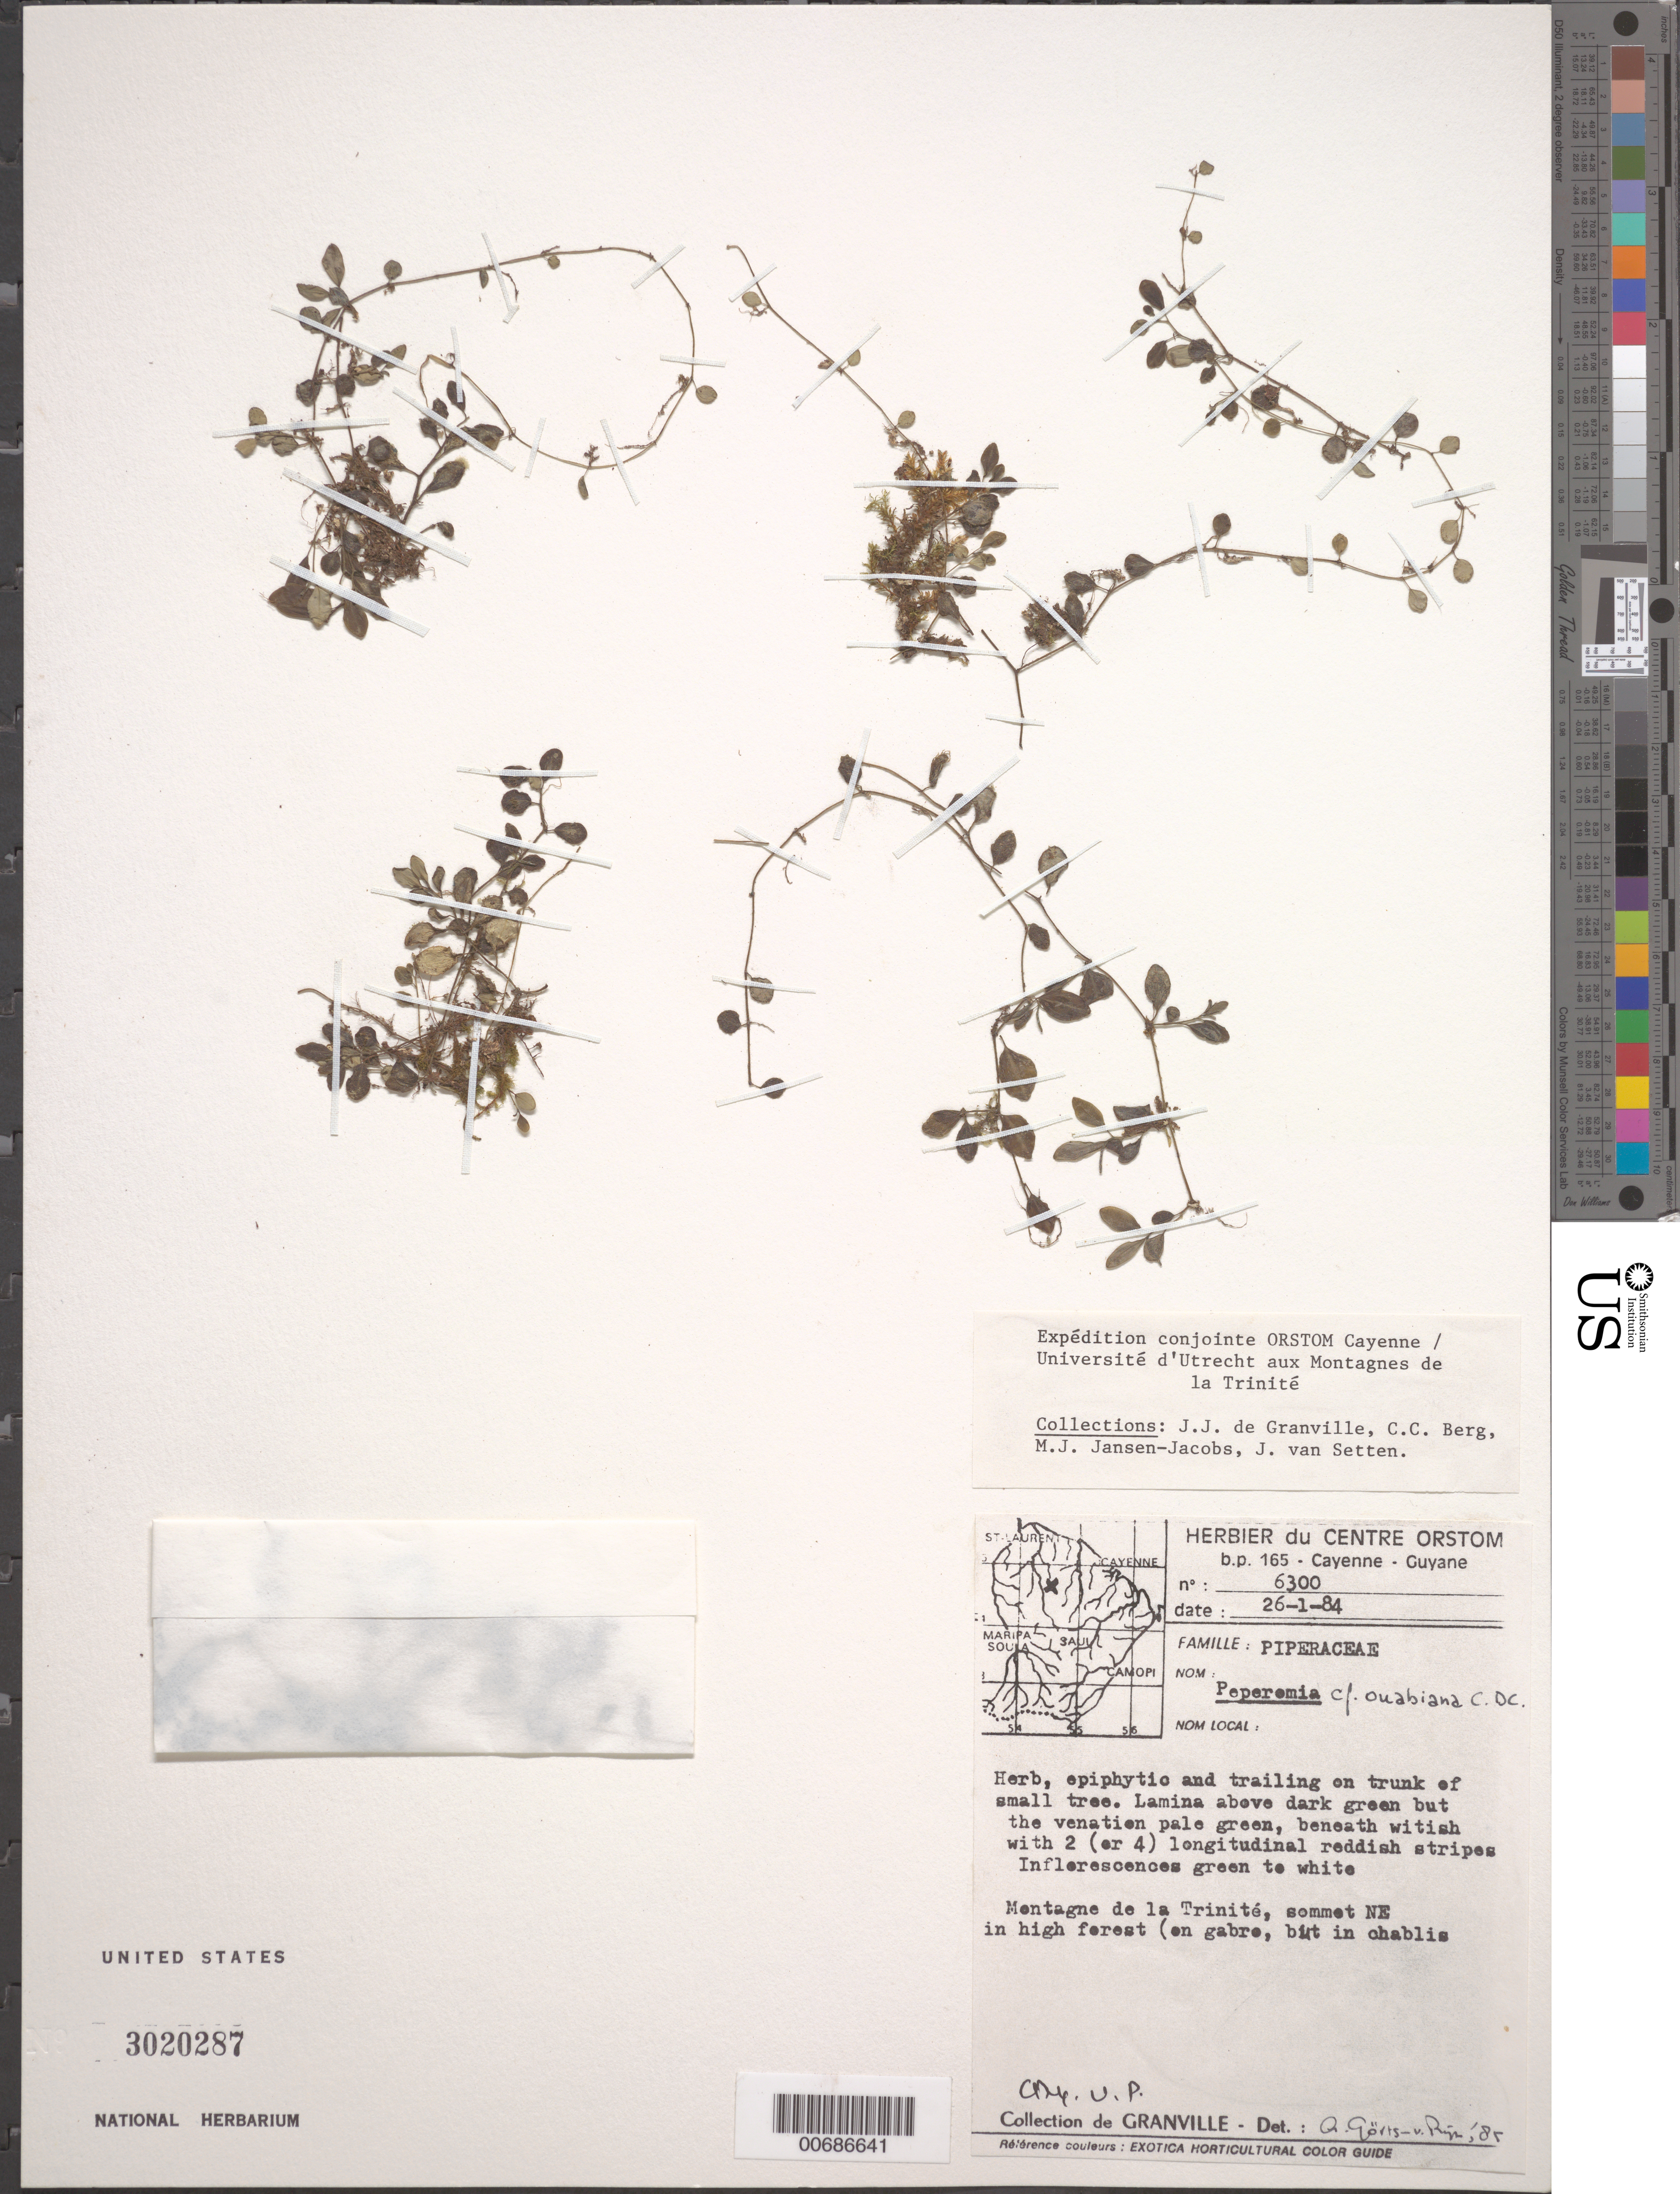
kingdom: Plantae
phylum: Tracheophyta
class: Magnoliopsida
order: Piperales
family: Piperaceae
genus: Peperomia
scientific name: Peperomia ouabianae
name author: C. DC.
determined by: Görts-van Rijn, A. R. A.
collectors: J.-J. de Granville, C. C. Berg, M. J. Jansen-Jacobs & J. van Setten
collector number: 6300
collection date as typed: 26-Jan-84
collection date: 1984-01-26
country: French Guiana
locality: Montagnes de la Trinité, sommet NE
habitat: High forest, (en gabre, but in chablis)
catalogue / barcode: US 3020287